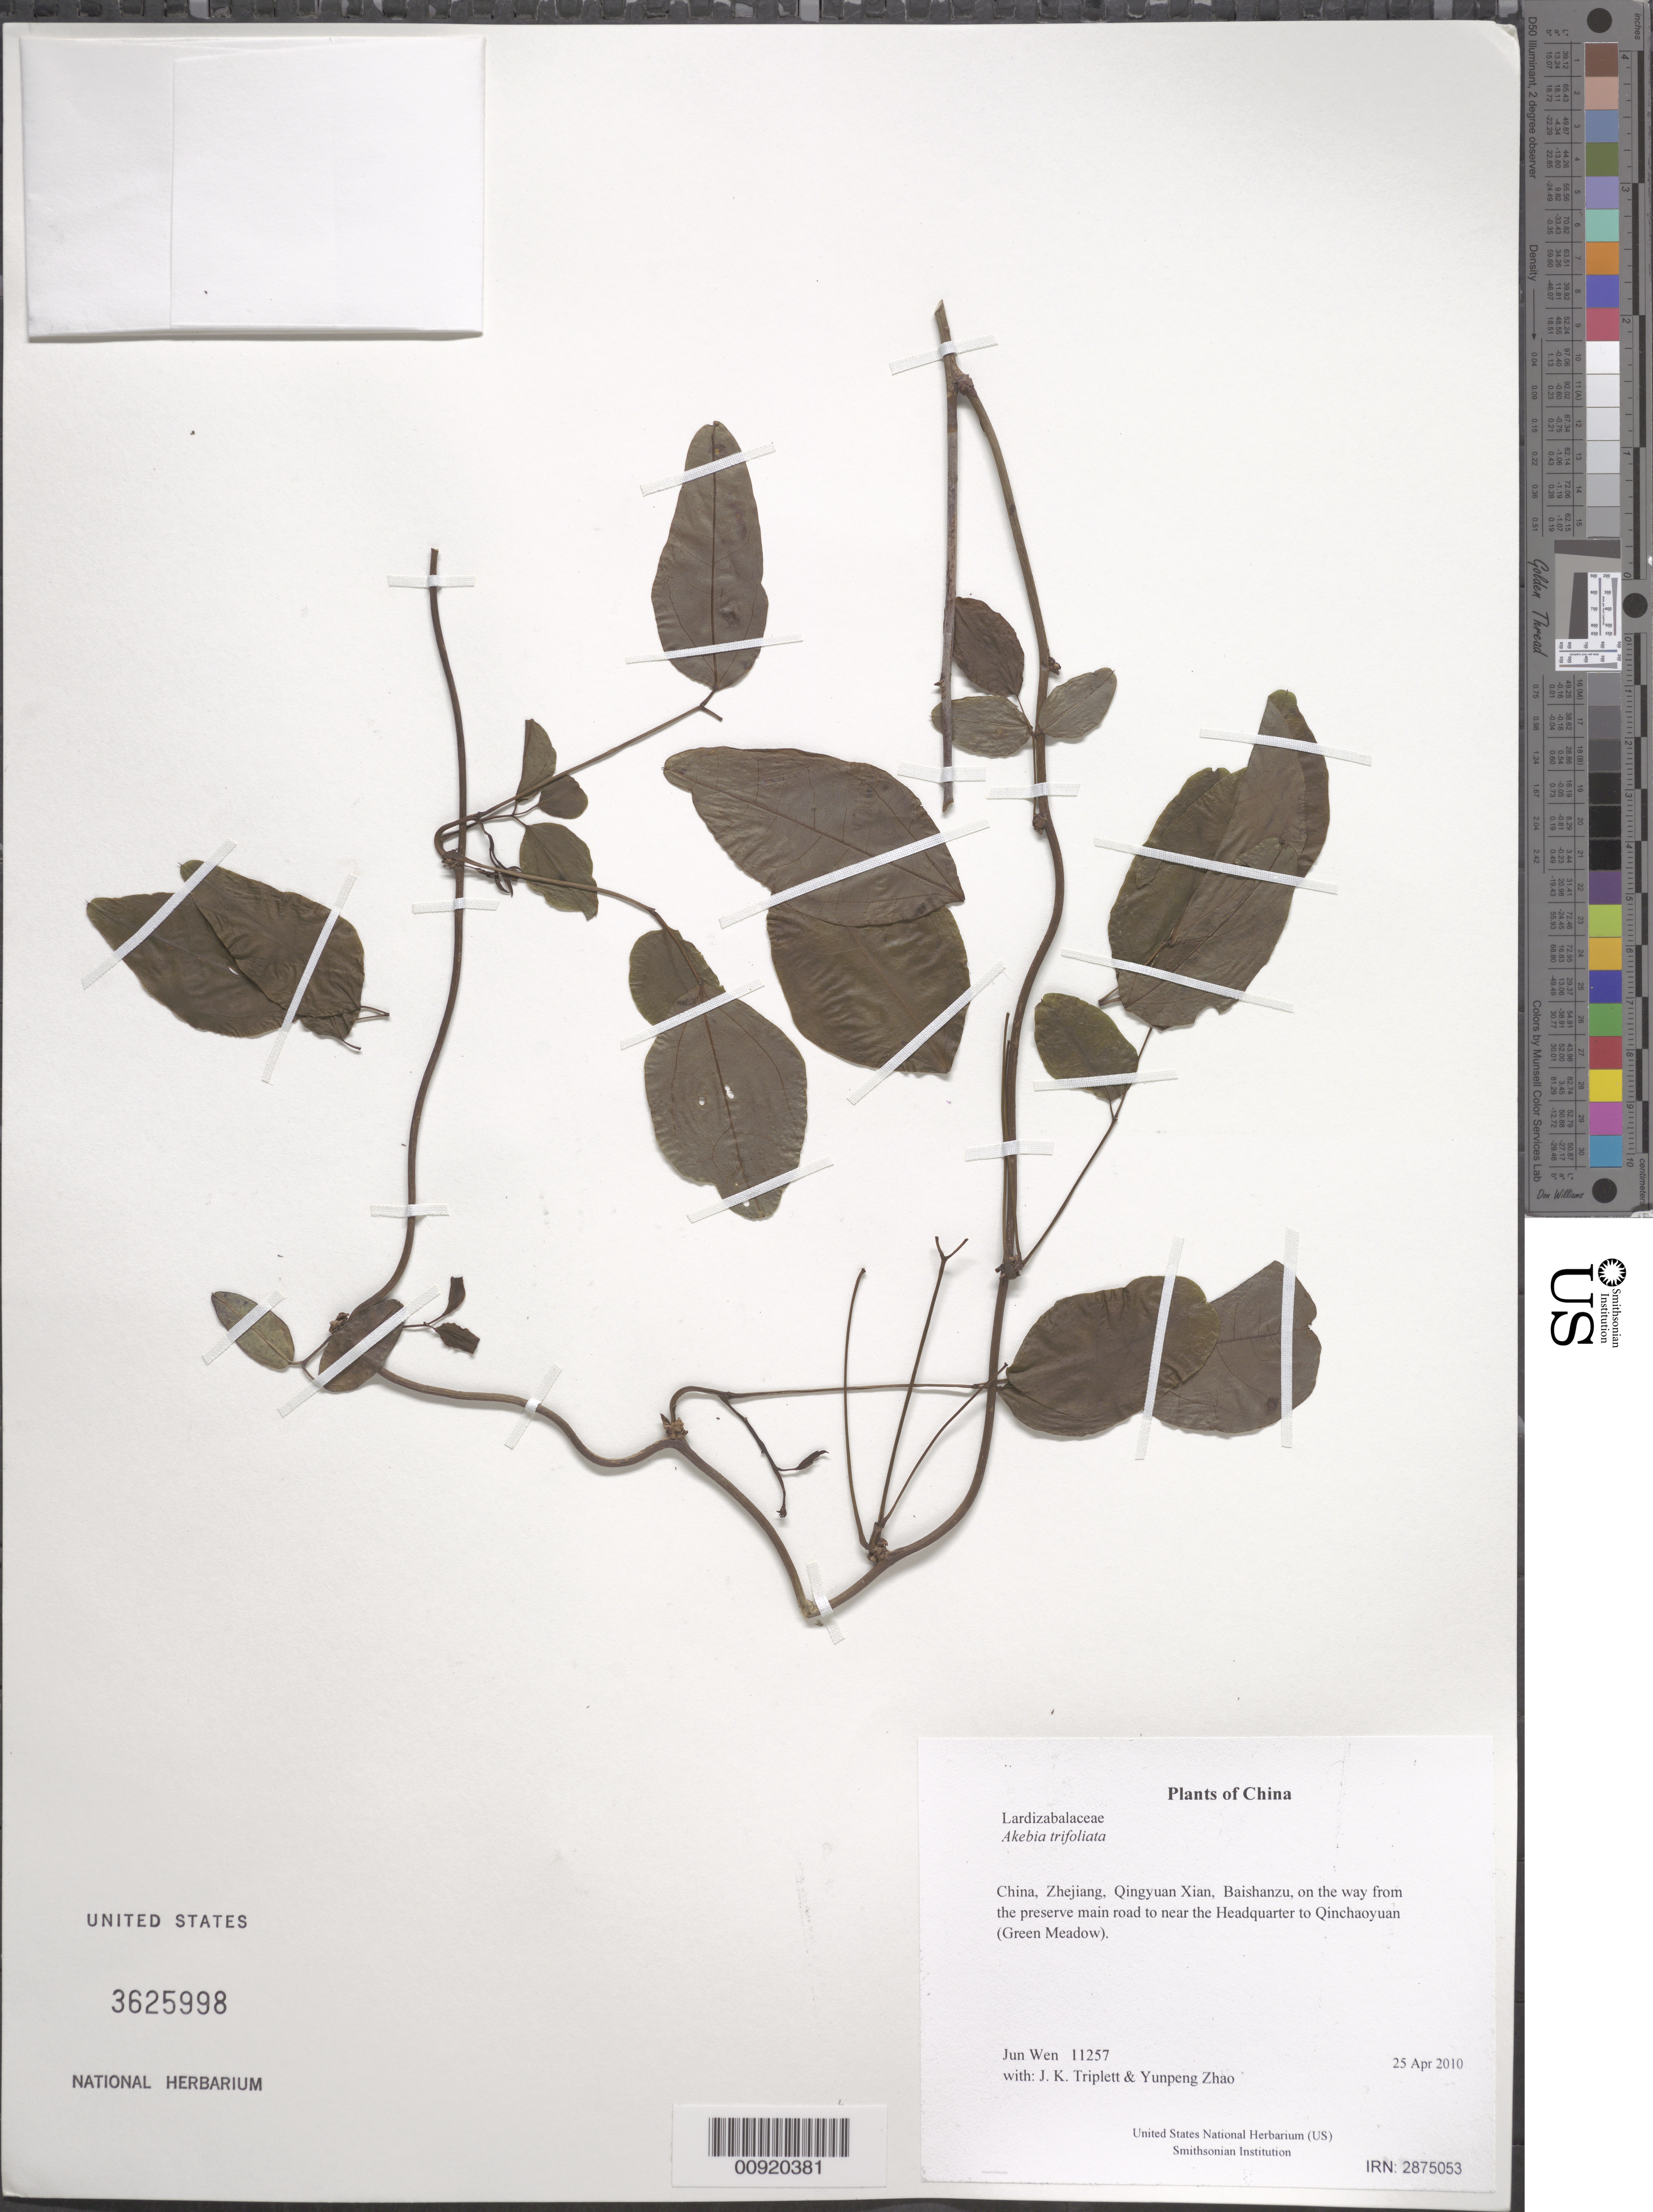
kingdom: Plantae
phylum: Tracheophyta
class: Magnoliopsida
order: Ranunculales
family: Lardizabalaceae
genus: Akebia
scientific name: Akebia trifoliata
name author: (Thunb.) Koidz.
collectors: J. Wen, J. K. Triplett & Yunpeng Zhao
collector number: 11257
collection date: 2010-04-25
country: China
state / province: Zhejiang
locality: Qingyuan Xian, Baishanzu, on the way from the preserve main road to near the Headquarters to Qinchaoyuan (Green Meadow).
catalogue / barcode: US 3625998